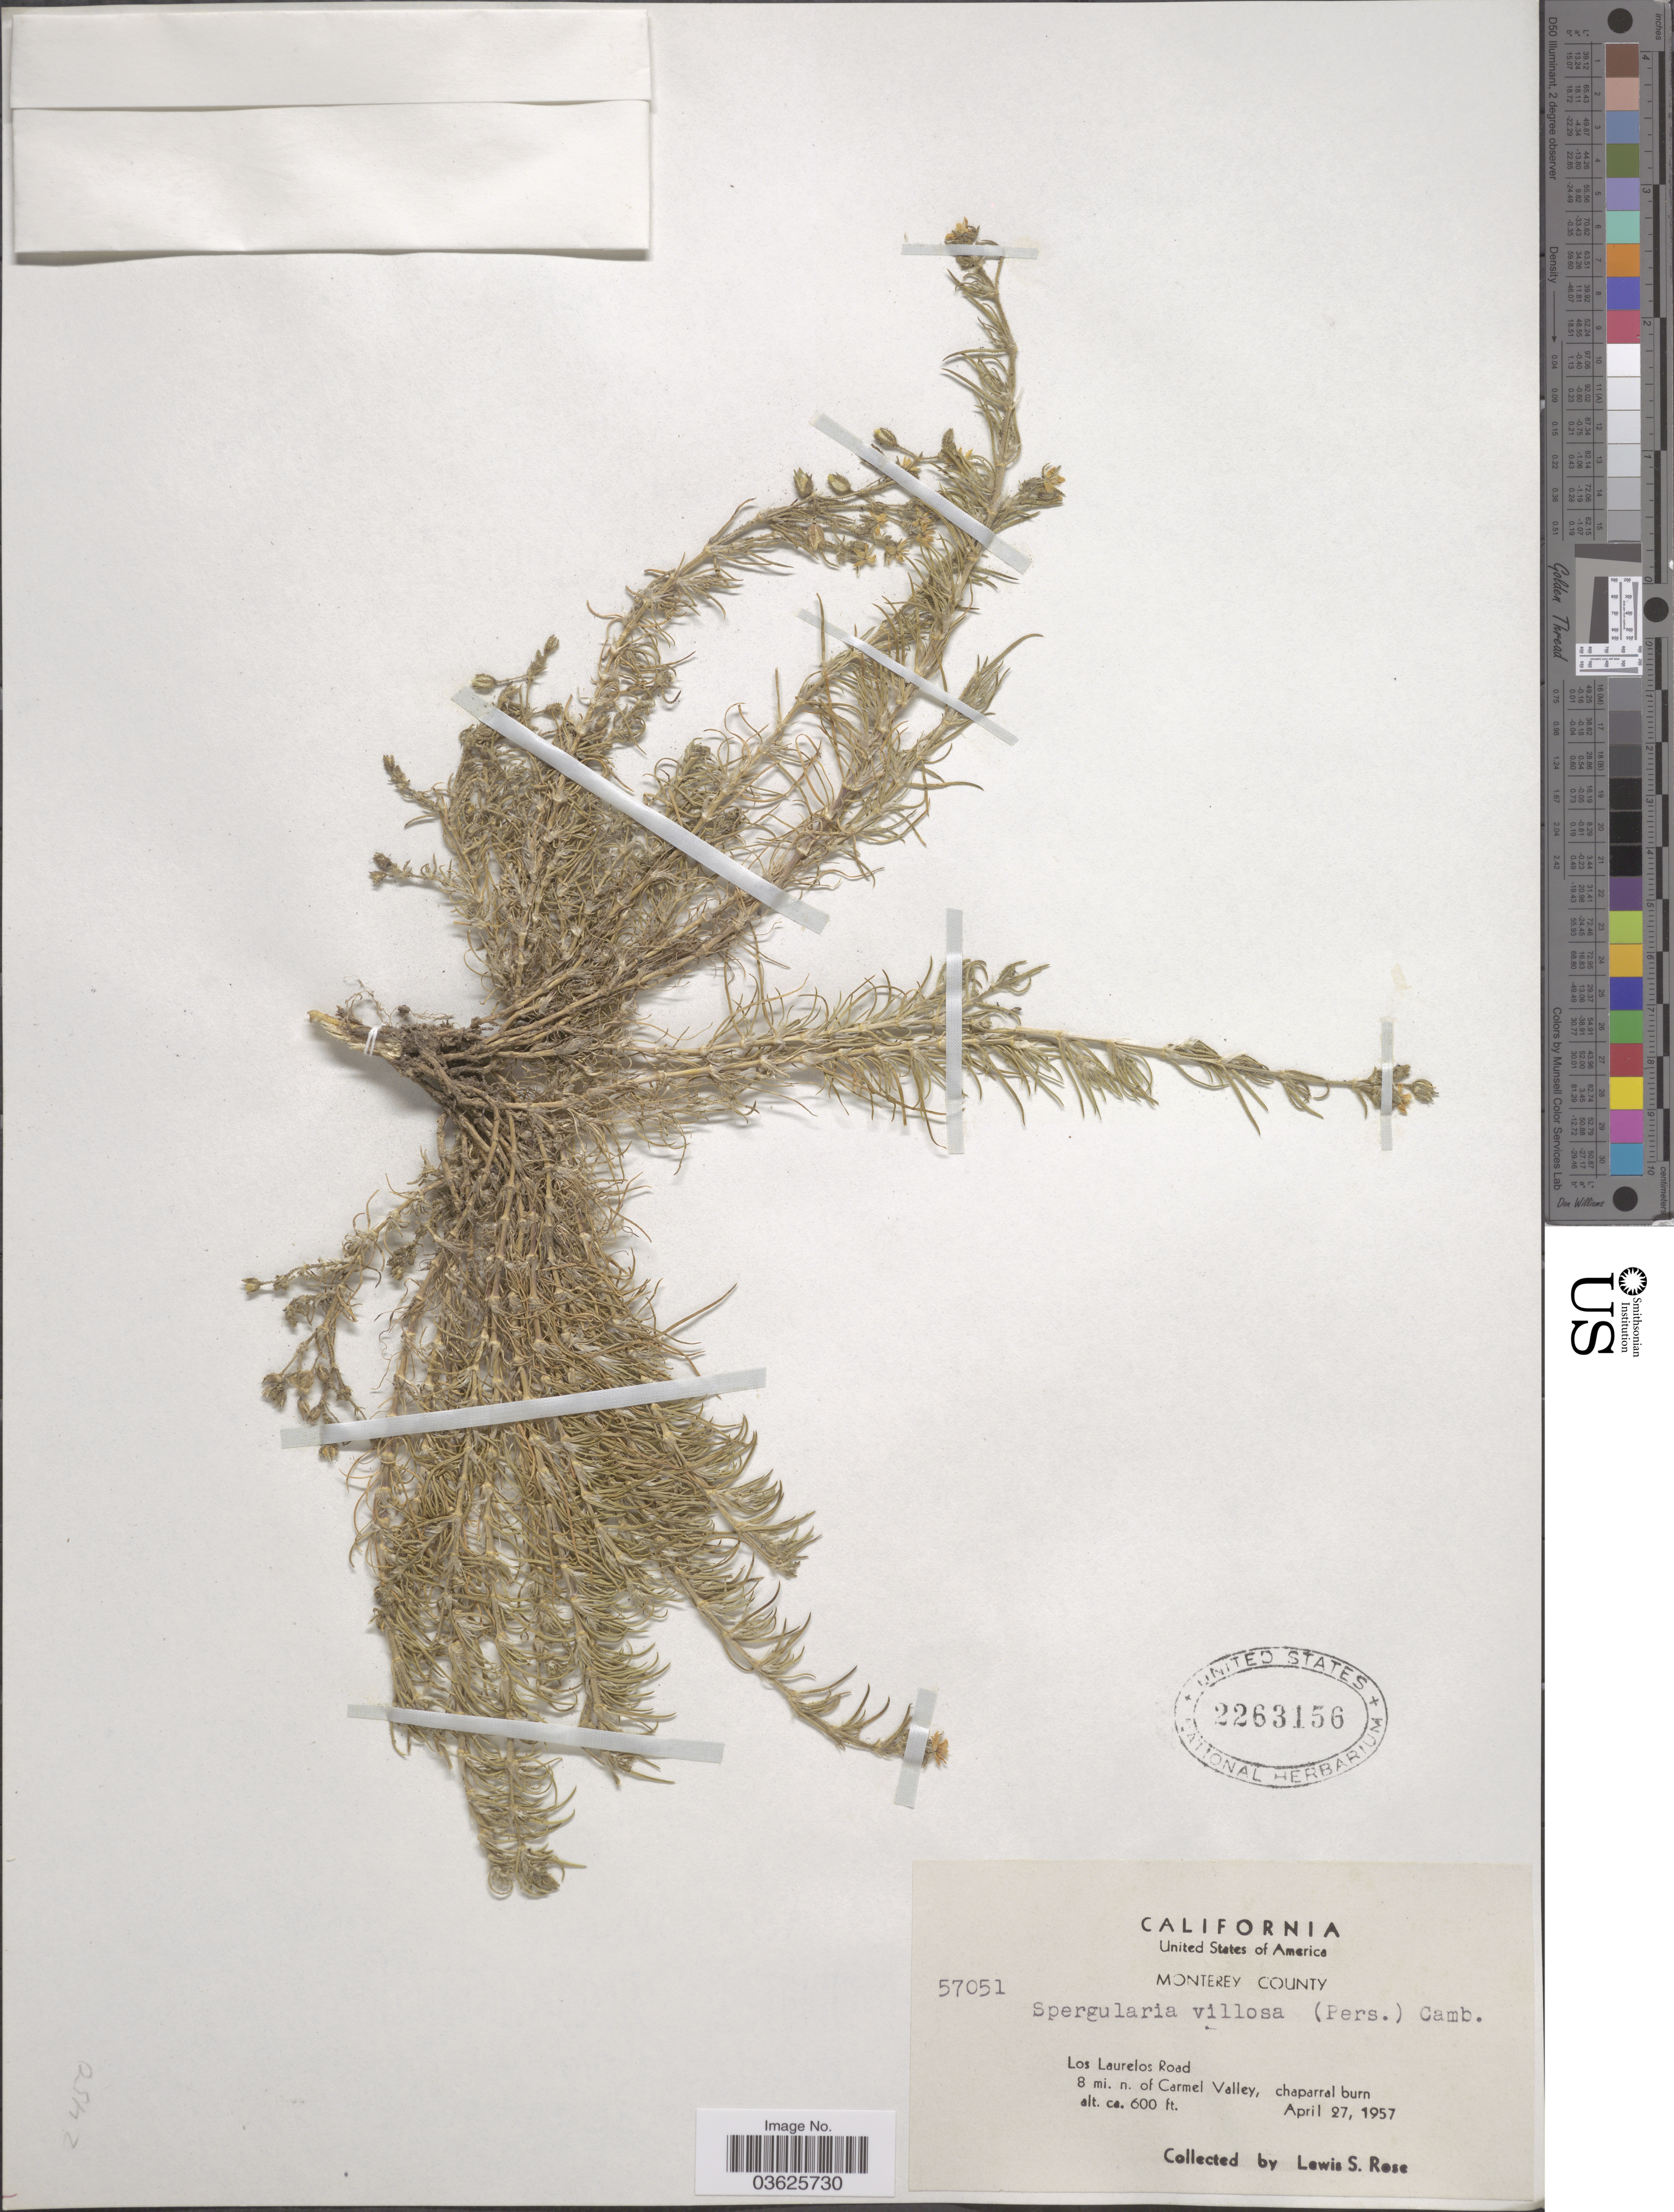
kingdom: Plantae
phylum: Tracheophyta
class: Magnoliopsida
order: Caryophyllales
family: Caryophyllaceae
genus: Spergularia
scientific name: Spergularia villosa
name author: (Pers.) Cambess.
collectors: L. S. Rose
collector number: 57051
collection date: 1957-04-27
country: United States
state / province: California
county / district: Monterey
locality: Monterey County. Los Laurelos Road. 8 mi. n. of Carmel Valley, chaparral burn.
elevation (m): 183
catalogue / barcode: US 2263156